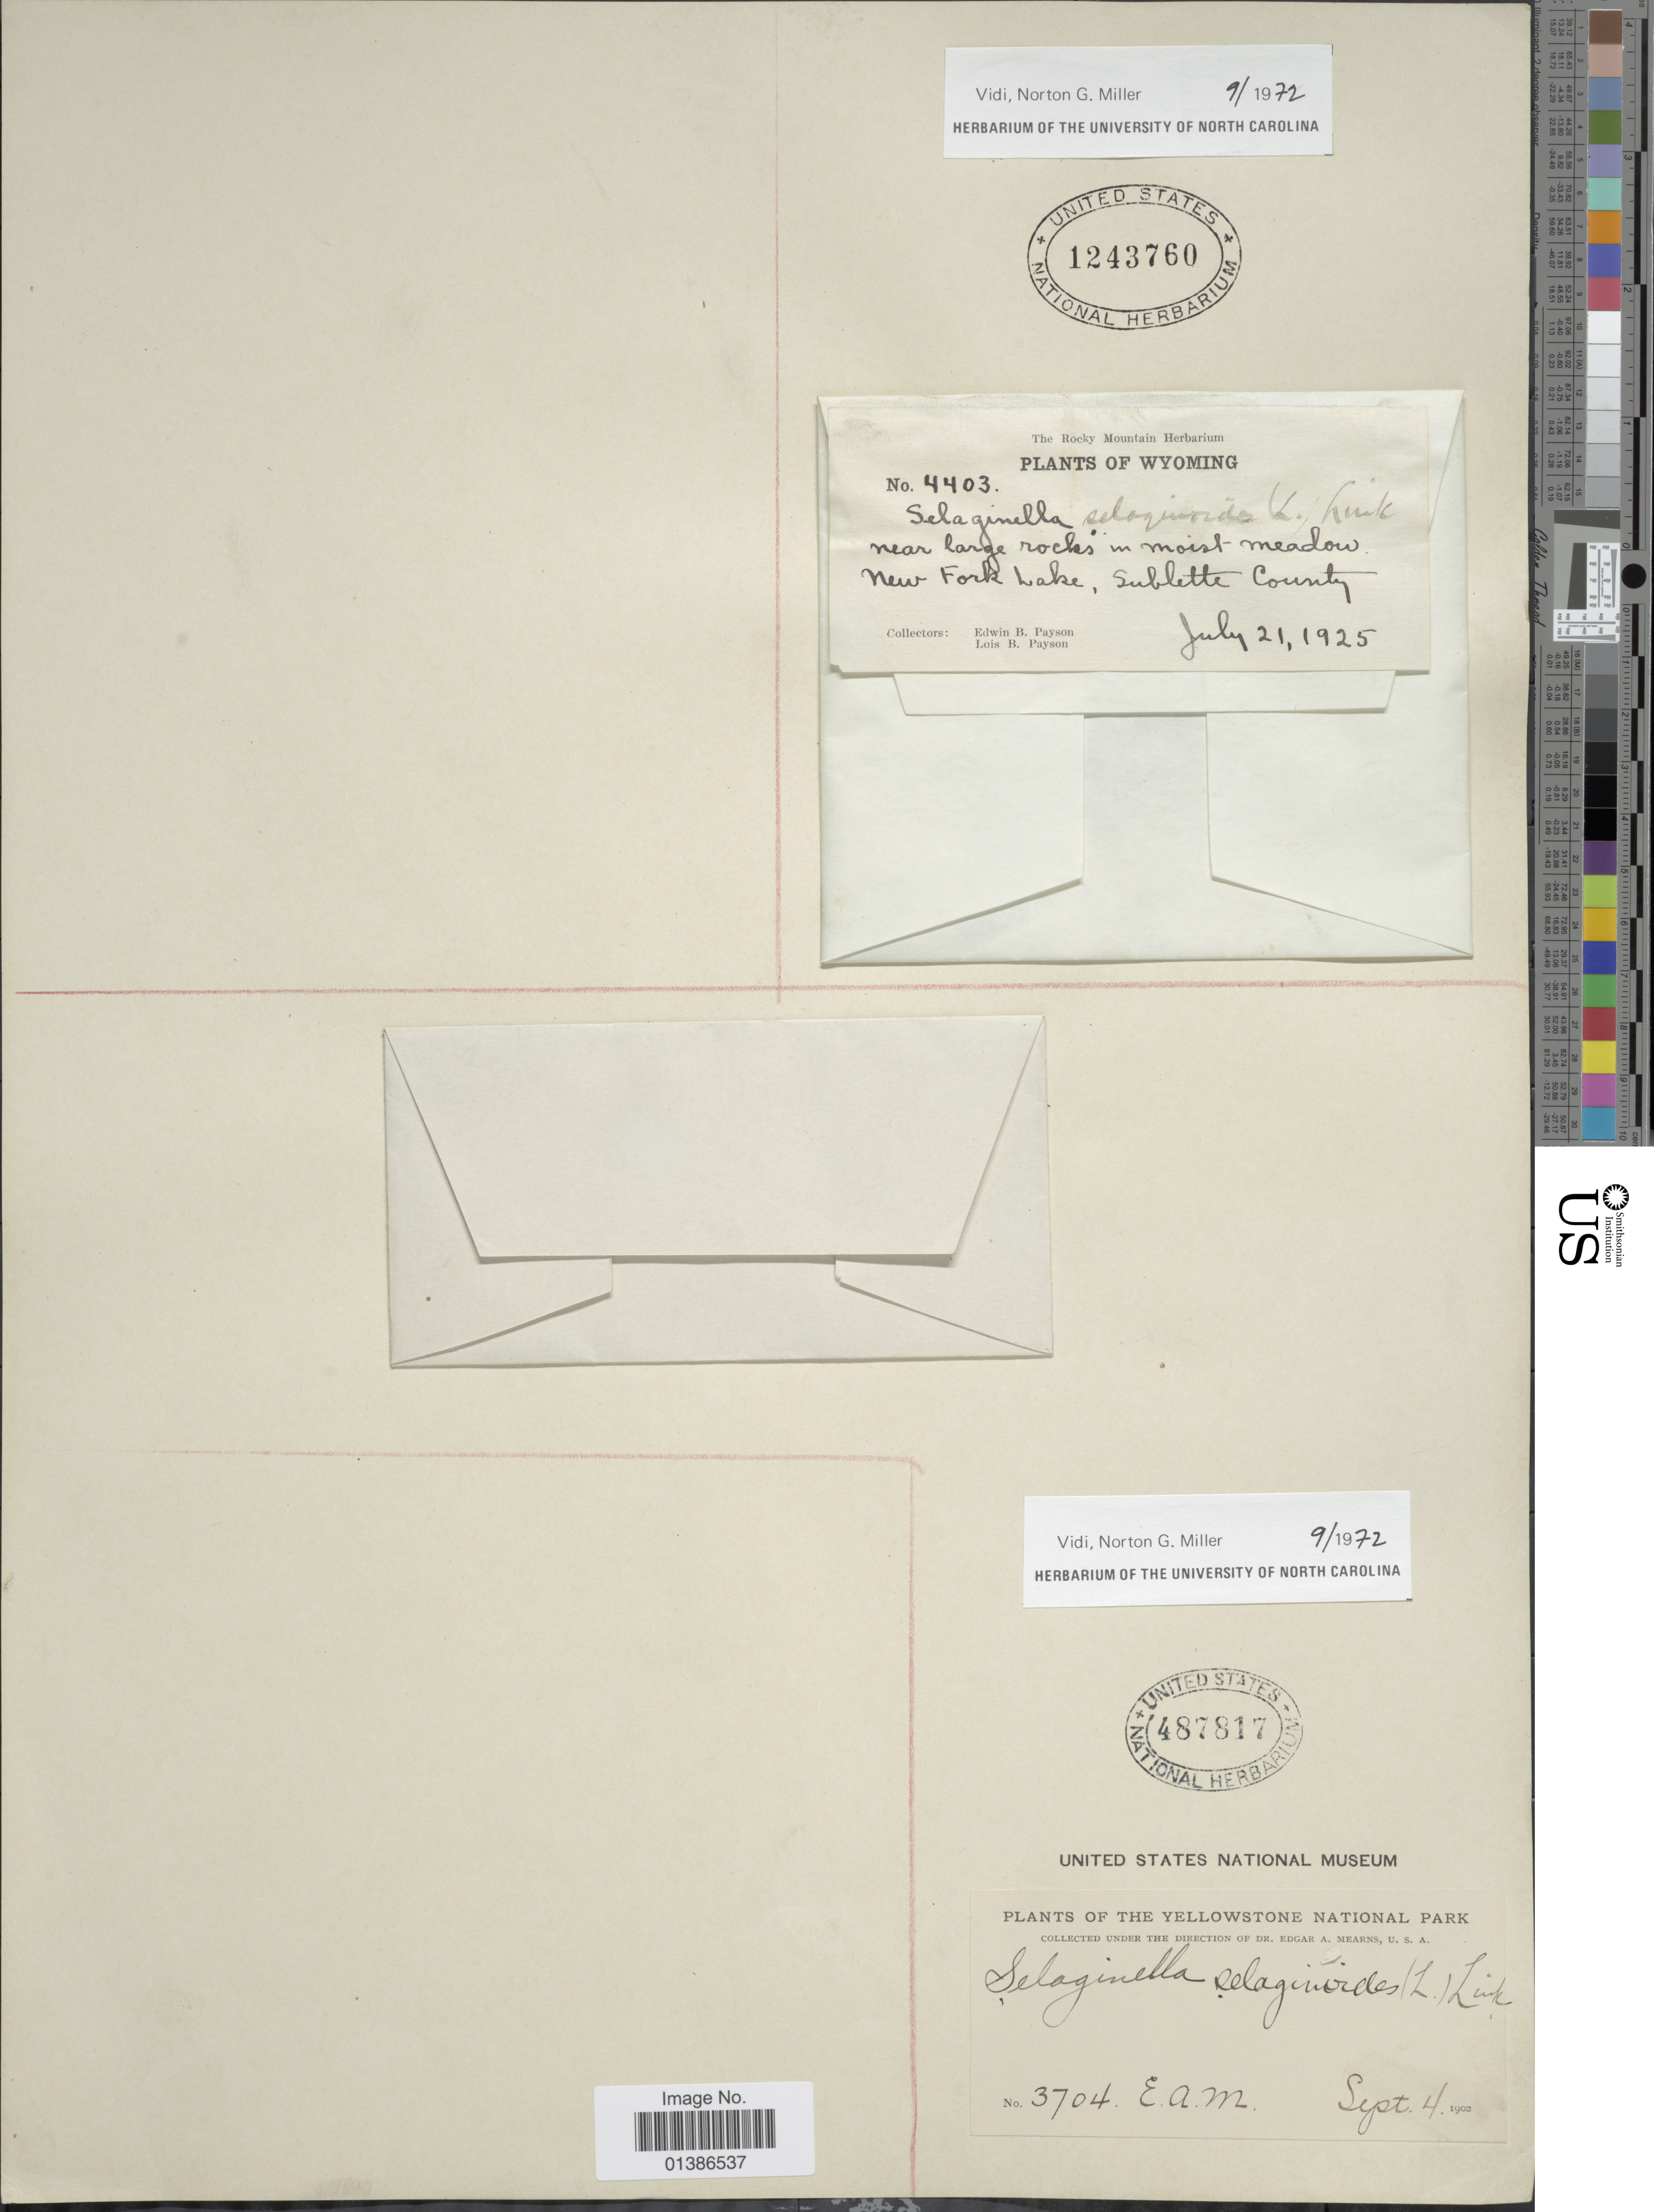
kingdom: Plantae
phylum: Tracheophyta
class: Lycopodiopsida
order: Selaginellales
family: Selaginellaceae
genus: Selaginella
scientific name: Selaginella selaginoides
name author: (L.) Link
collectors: E. A. Mearns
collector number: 3704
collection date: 1902-09-04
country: United States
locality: Yellowstone National Park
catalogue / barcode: US 487817